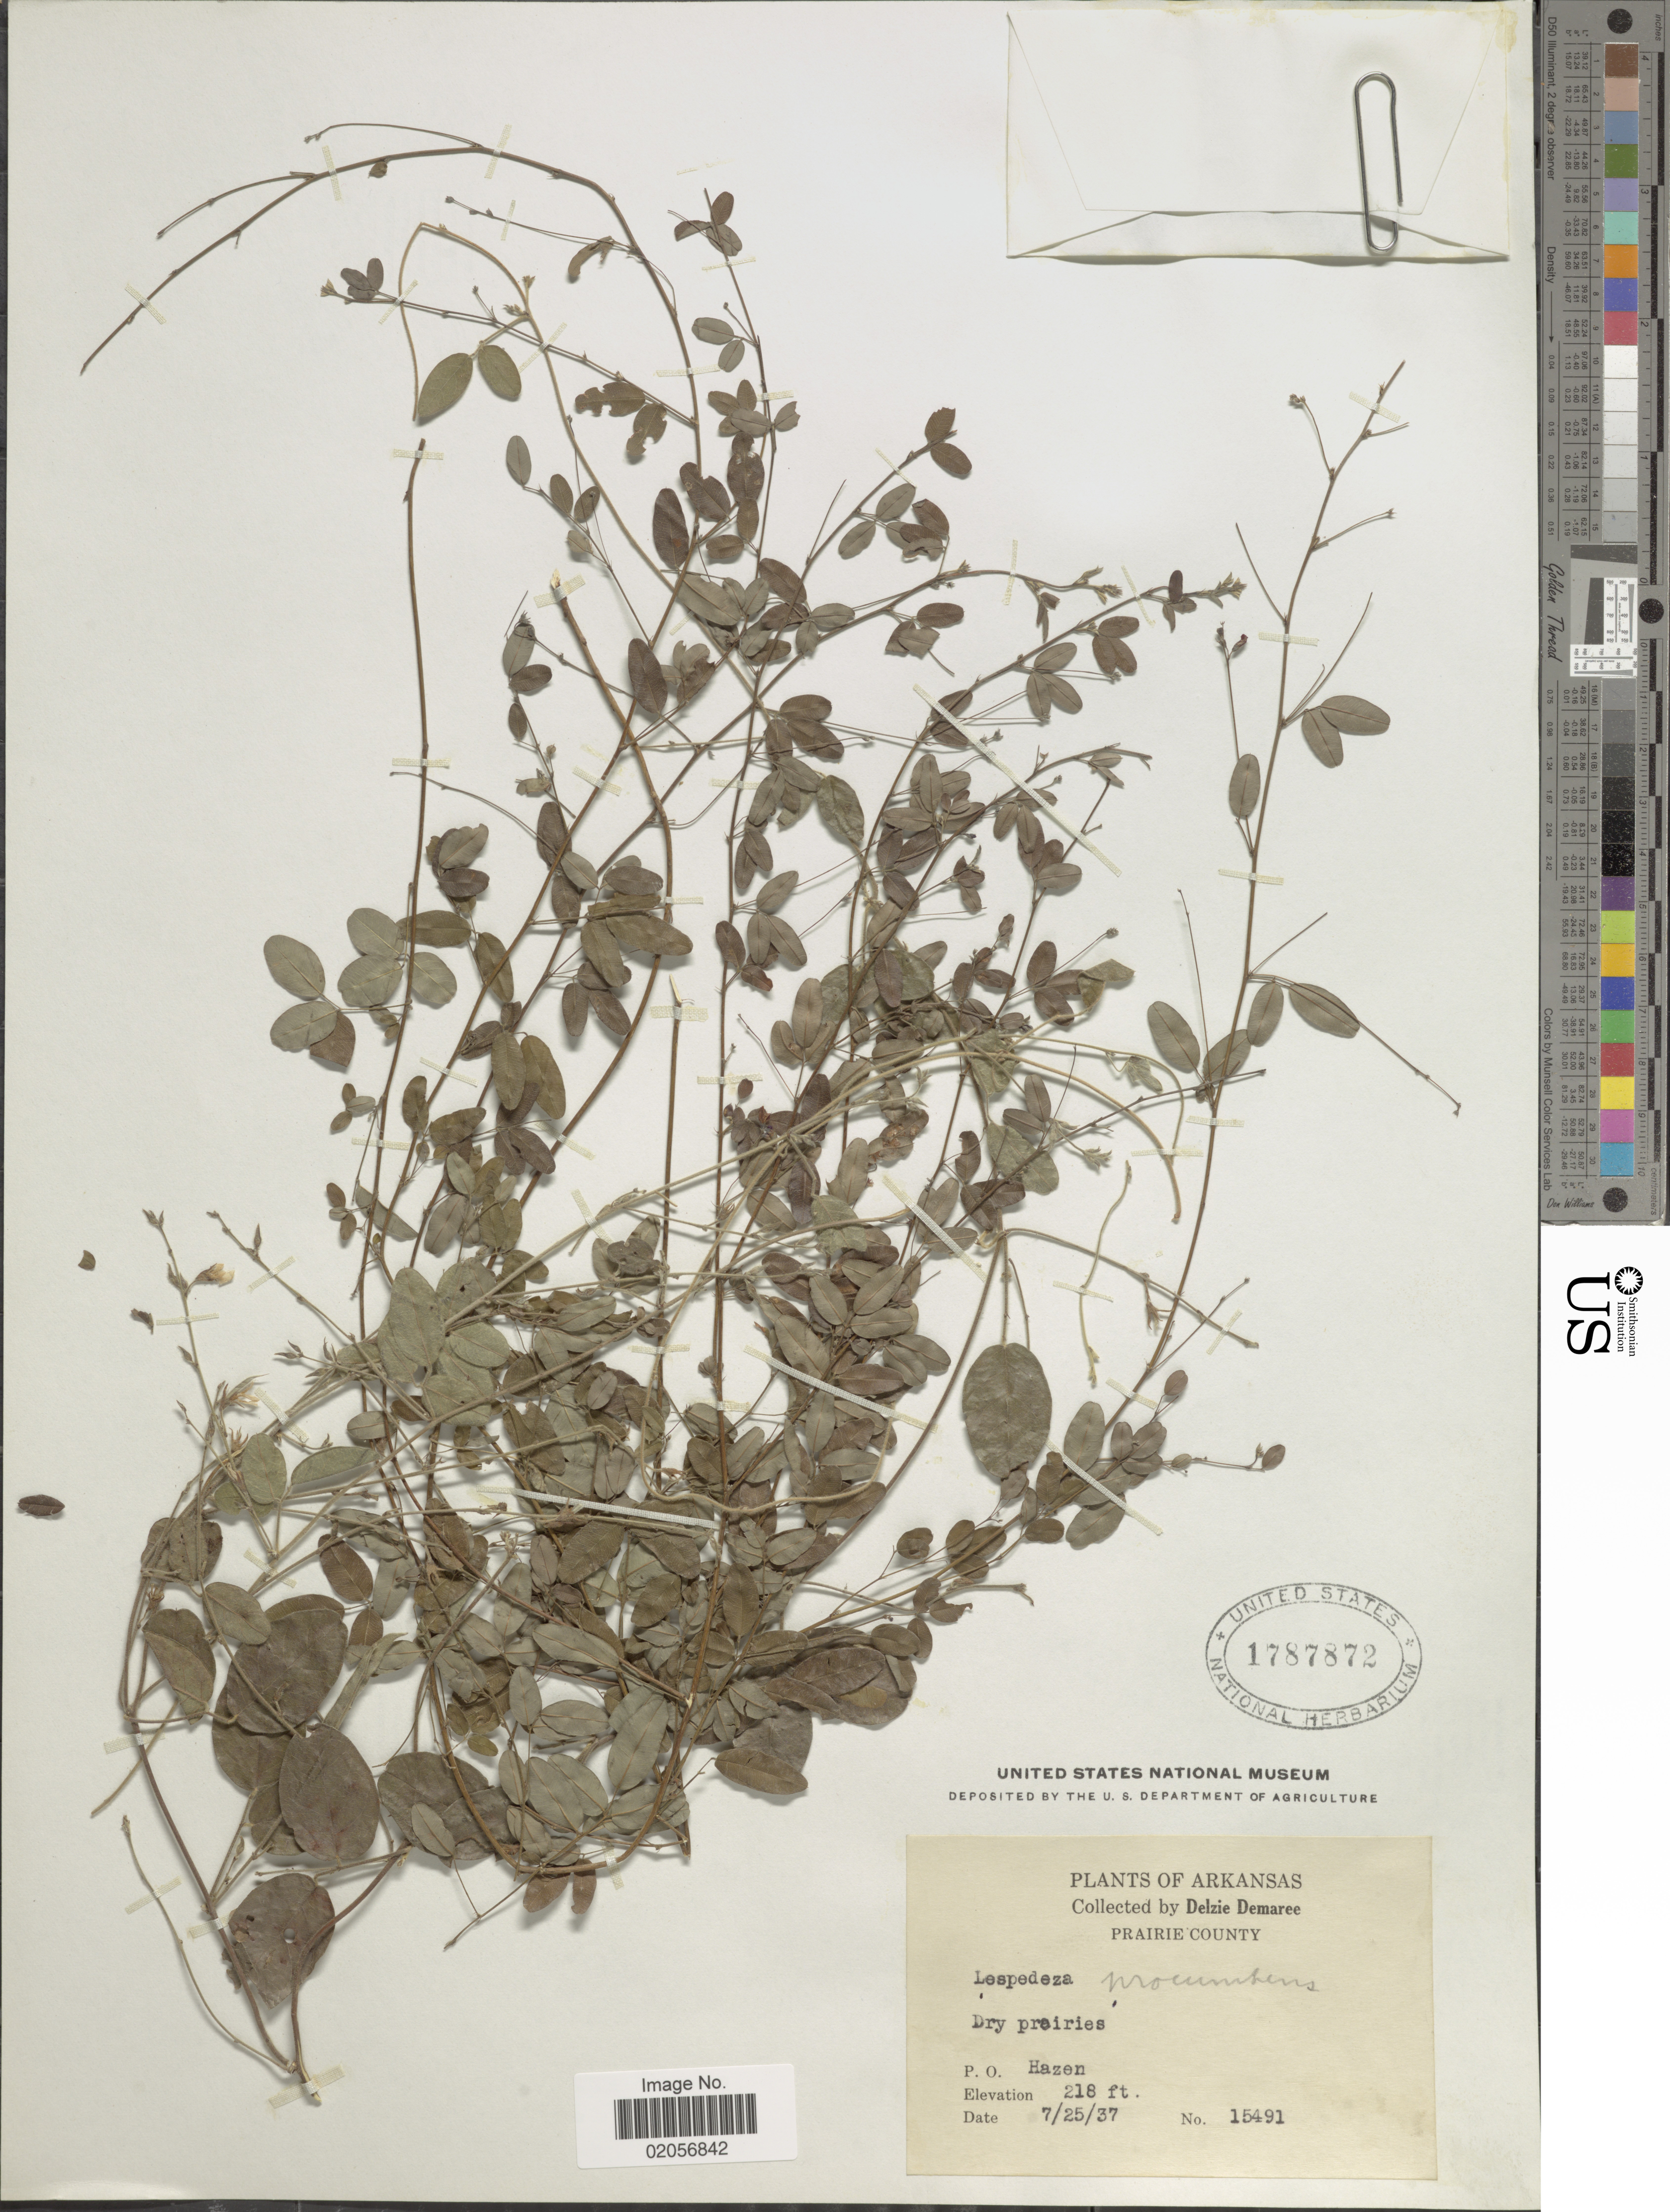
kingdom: Plantae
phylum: Tracheophyta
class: Magnoliopsida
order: Fabales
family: Fabaceae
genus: Lespedeza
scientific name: Lespedeza procumbens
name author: Michx.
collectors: D. Demaree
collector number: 15491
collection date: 1937-07-25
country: United States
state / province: Arkansas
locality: Prairie County. P.O. Hazen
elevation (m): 66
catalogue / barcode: US 1787872